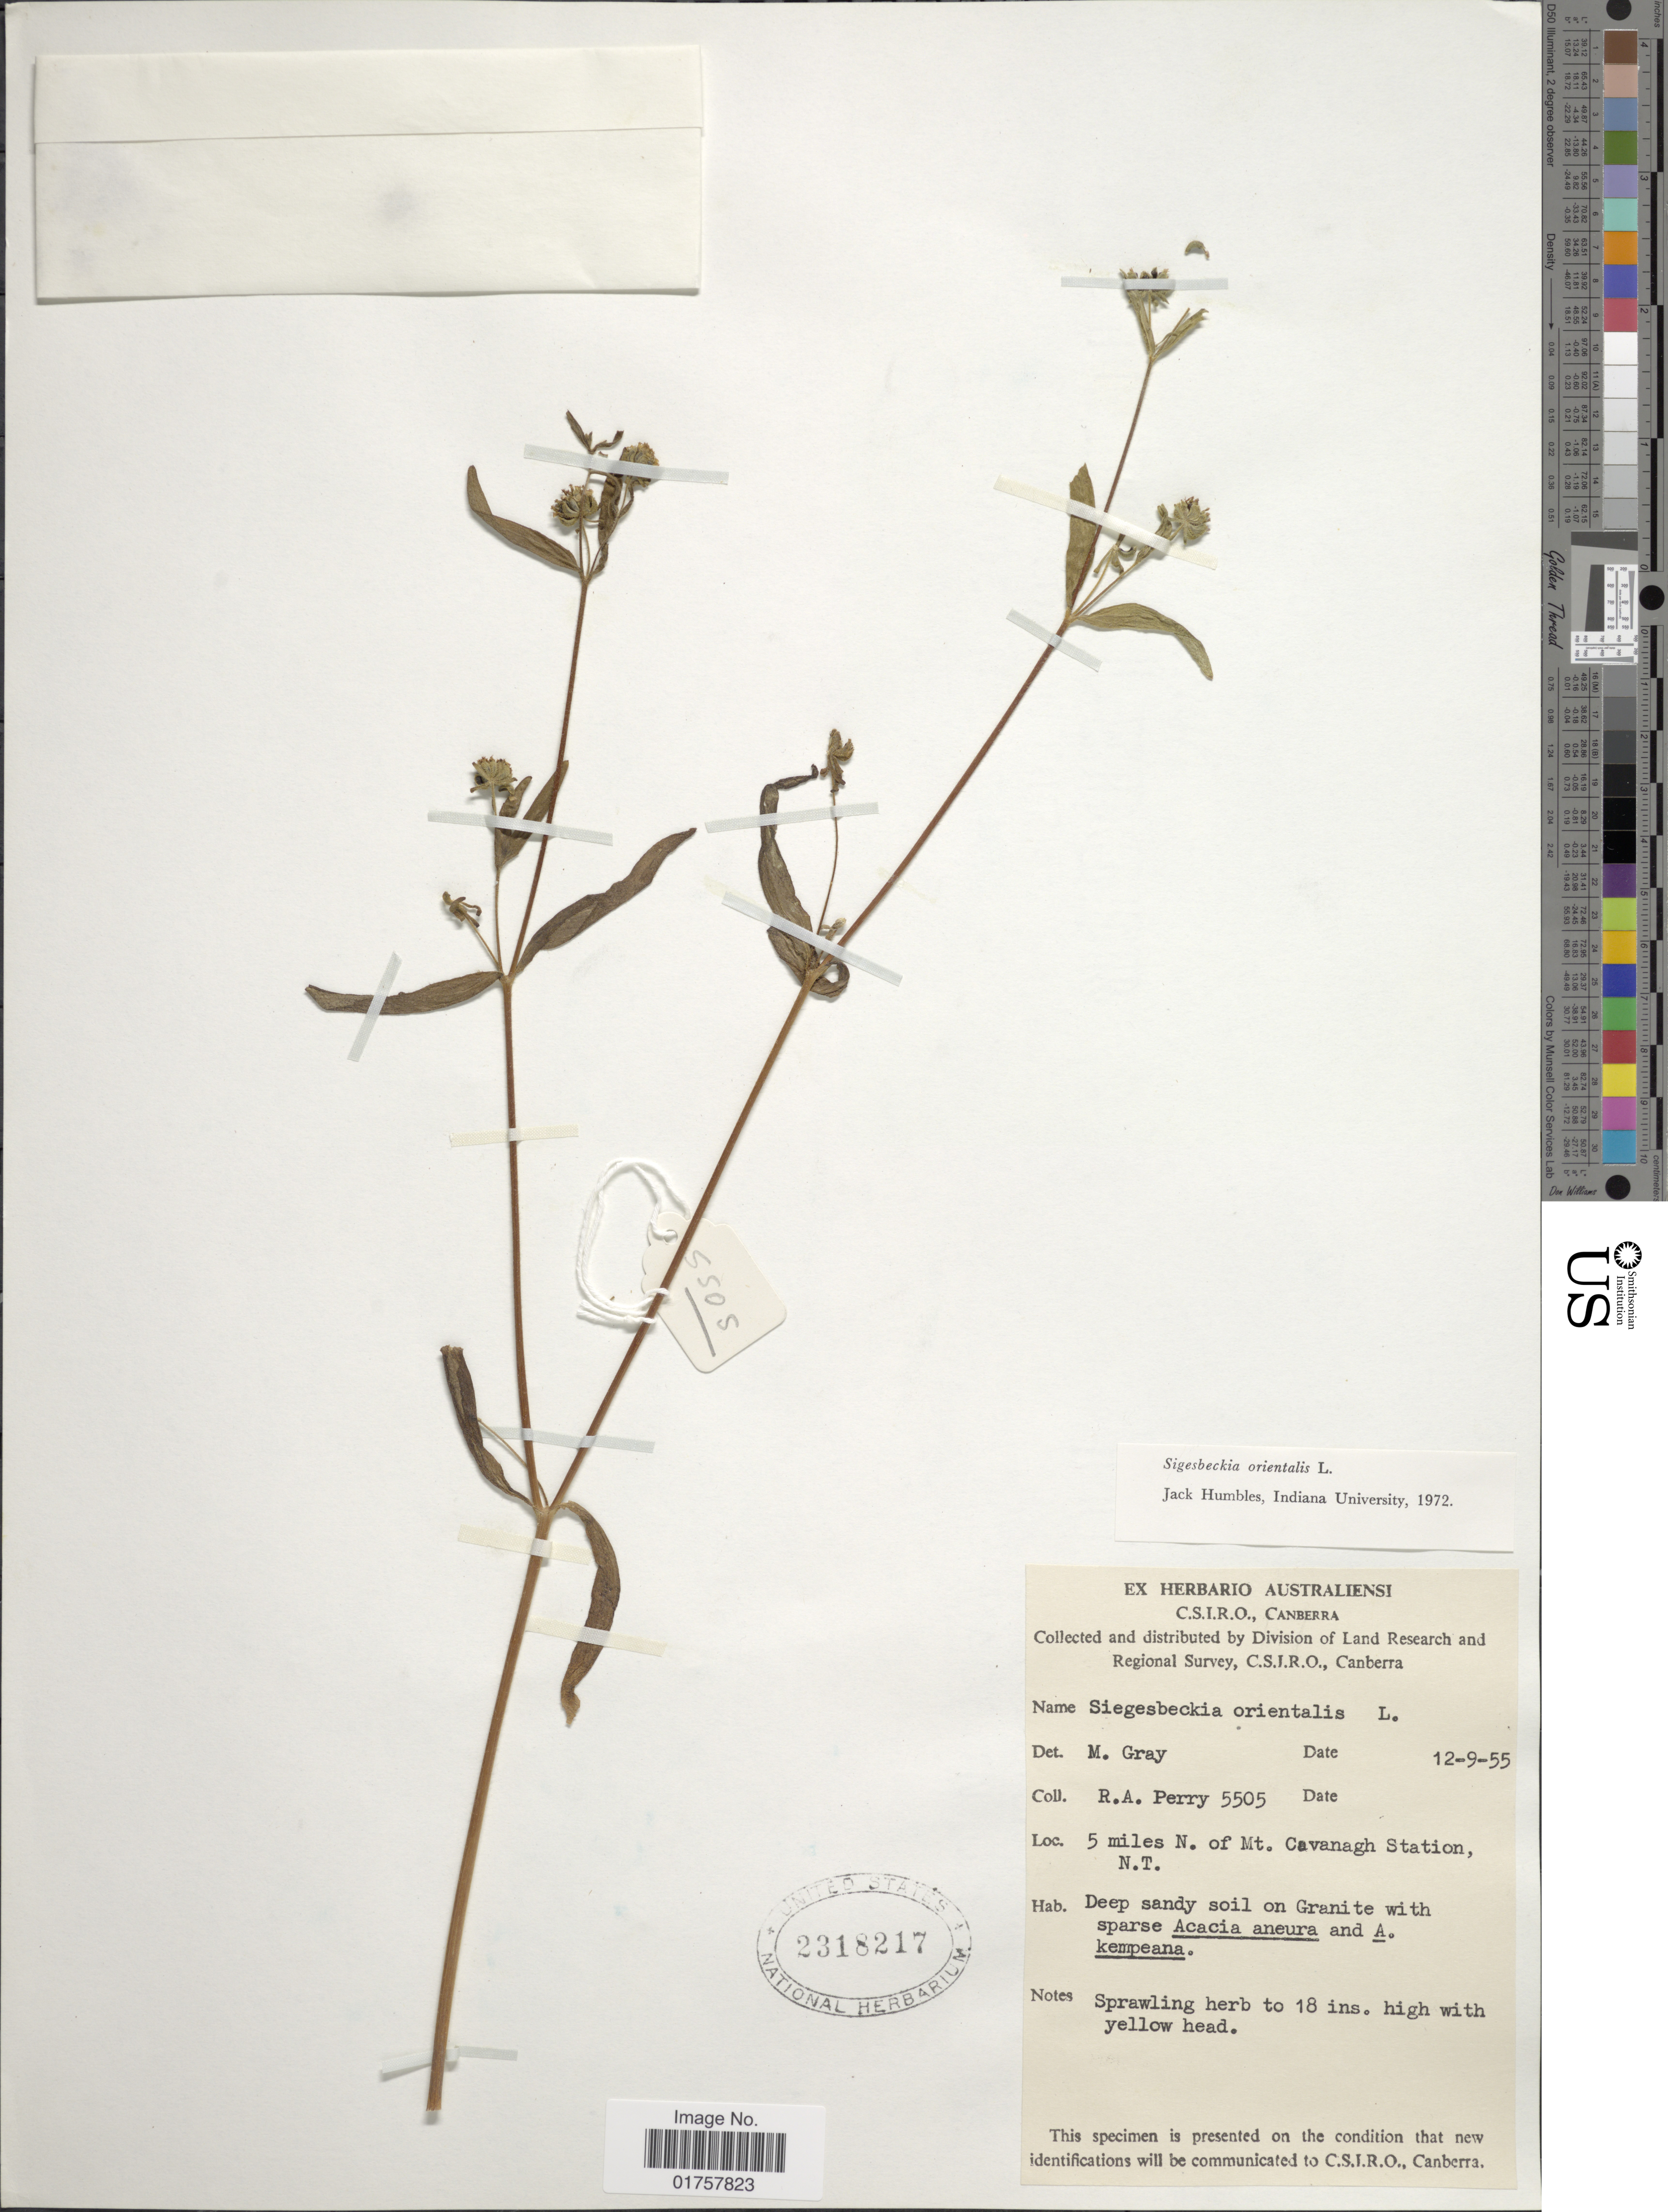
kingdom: Plantae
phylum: Tracheophyta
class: Magnoliopsida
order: Asterales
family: Asteraceae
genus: Sigesbeckia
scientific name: Sigesbeckia orientalis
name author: L.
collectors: Perry, R. A.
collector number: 5505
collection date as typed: Transcribed d/m/y: 12/9/55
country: Australia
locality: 5 miles N. of Mt. Cavanagh Station, N. T.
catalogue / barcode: US 2318217